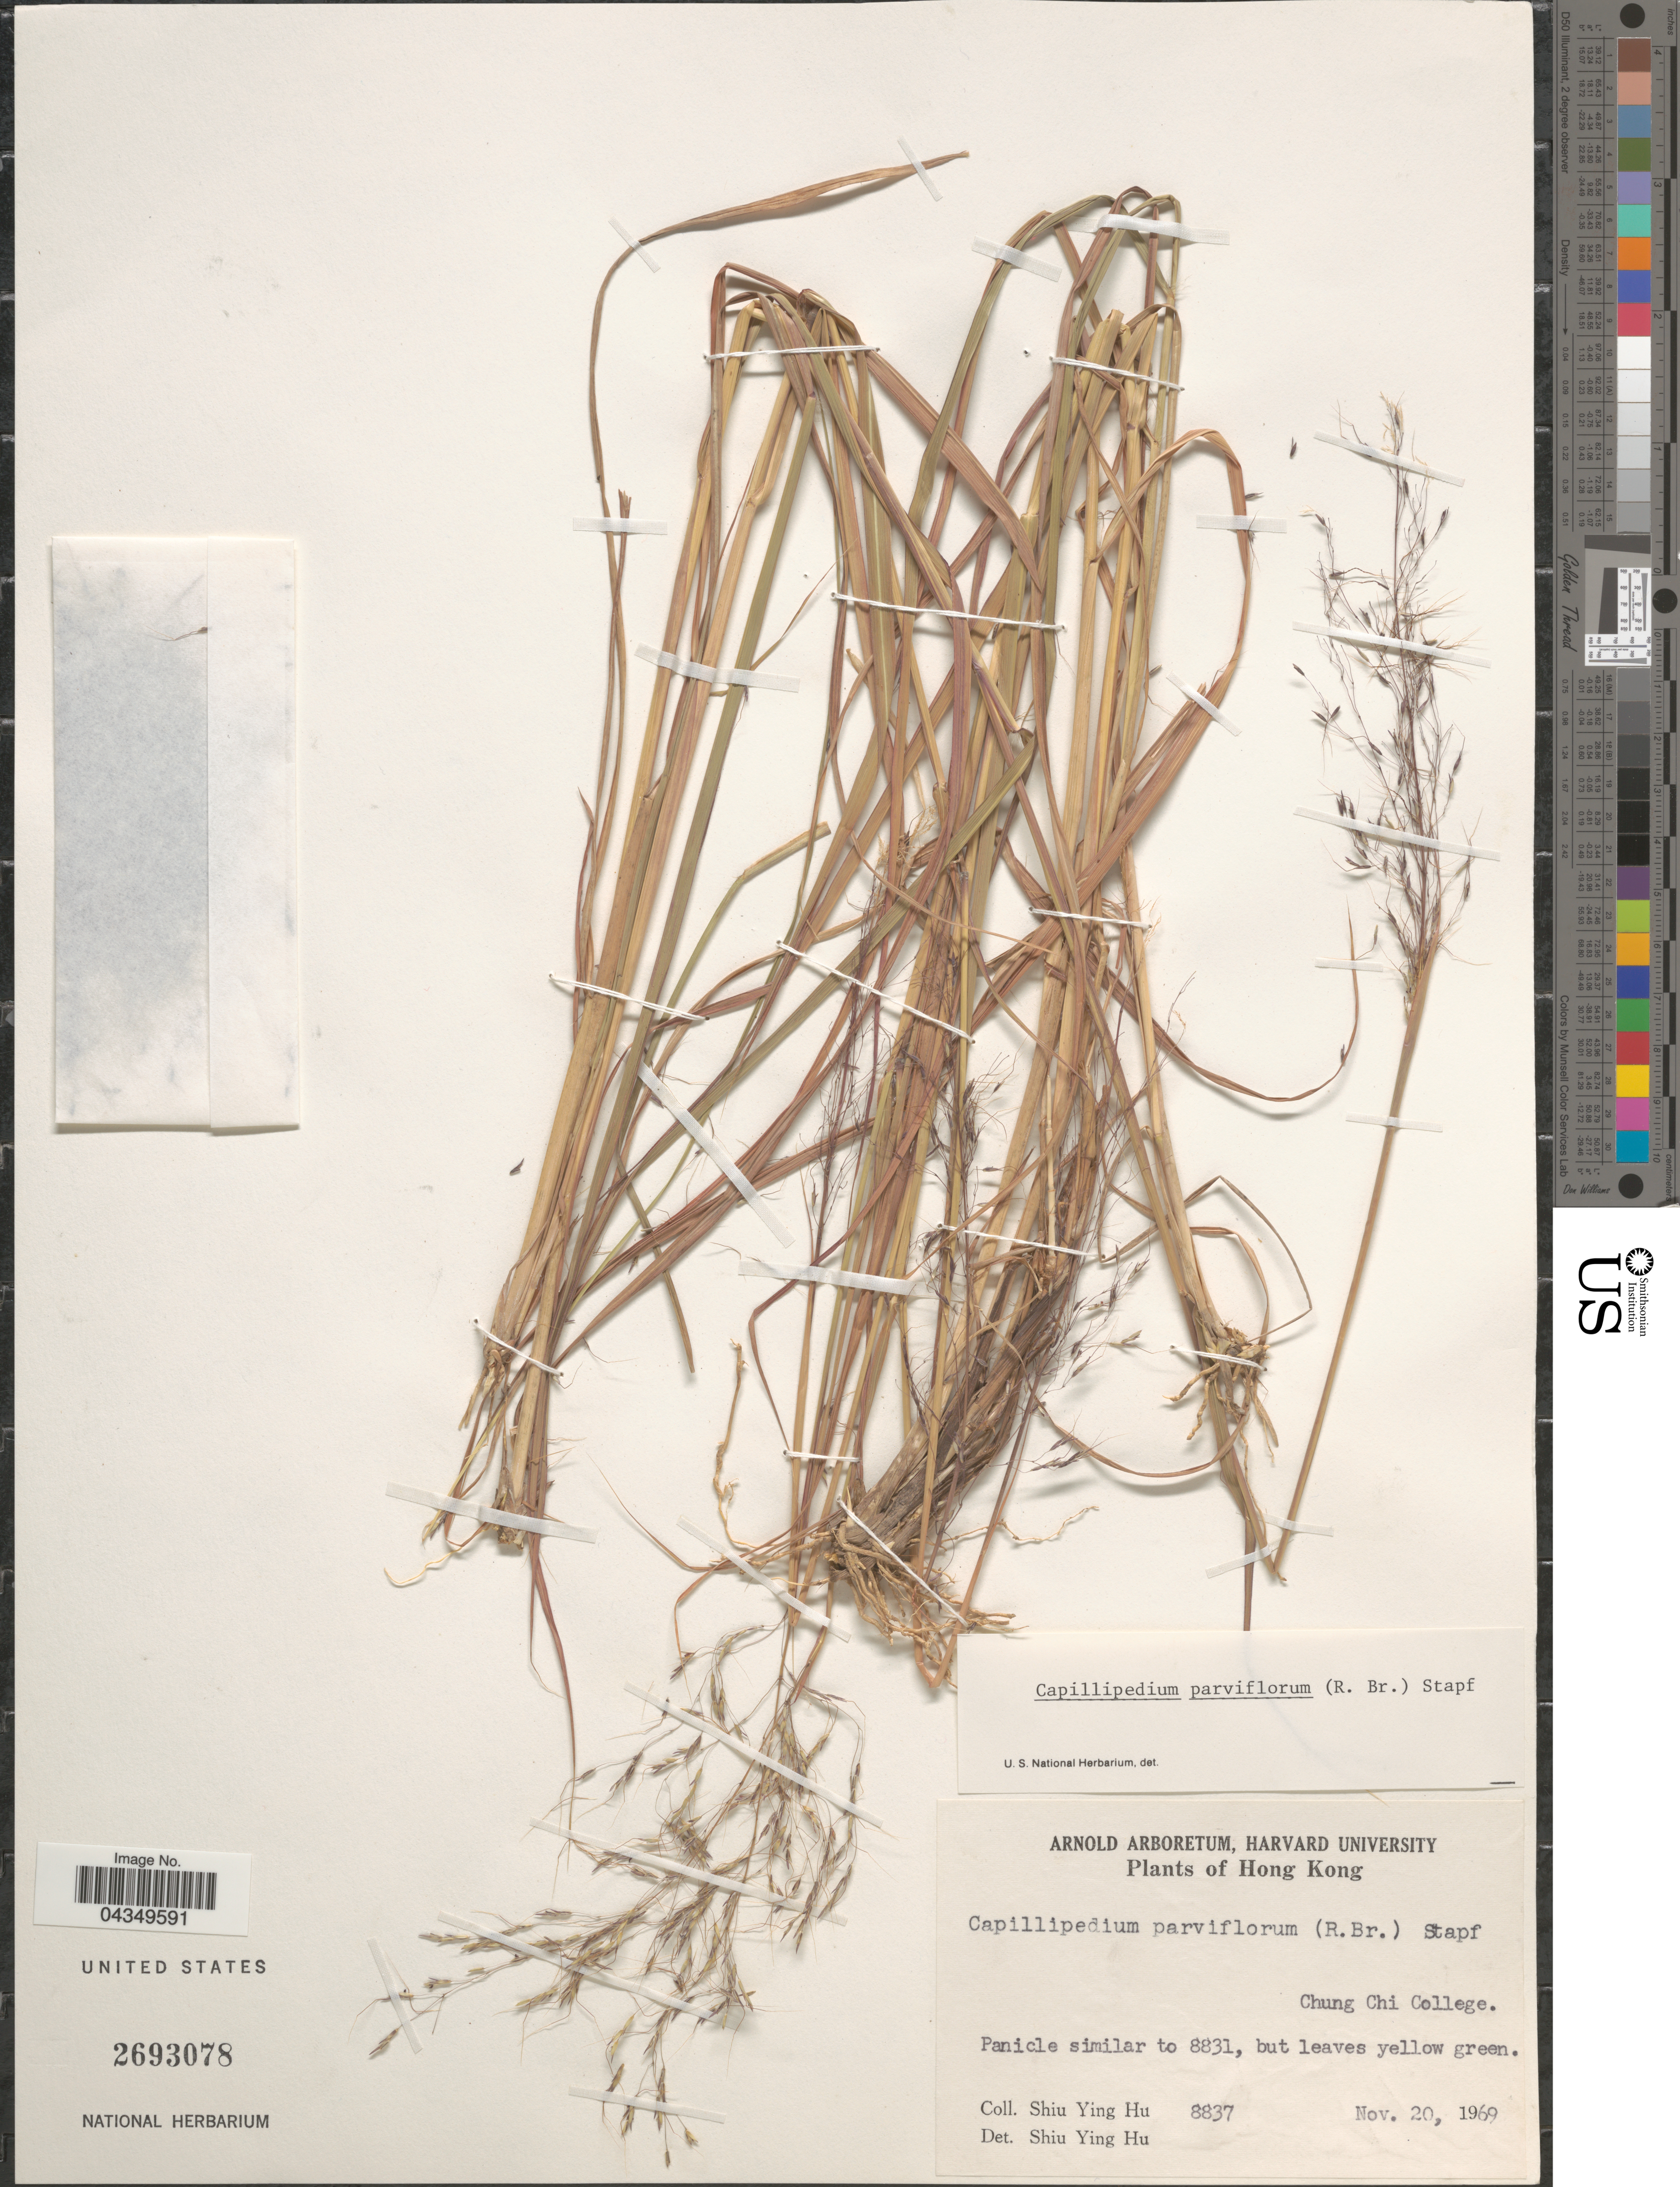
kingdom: Plantae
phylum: Tracheophyta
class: Liliopsida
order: Poales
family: Poaceae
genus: Capillipedium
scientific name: Capillipedium parviflorum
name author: (R. Br.) Stapf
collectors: S. Y. Hu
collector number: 8837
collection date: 1969-11-20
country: China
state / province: Hong Kong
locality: Chung Chi College.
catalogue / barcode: US 2693078